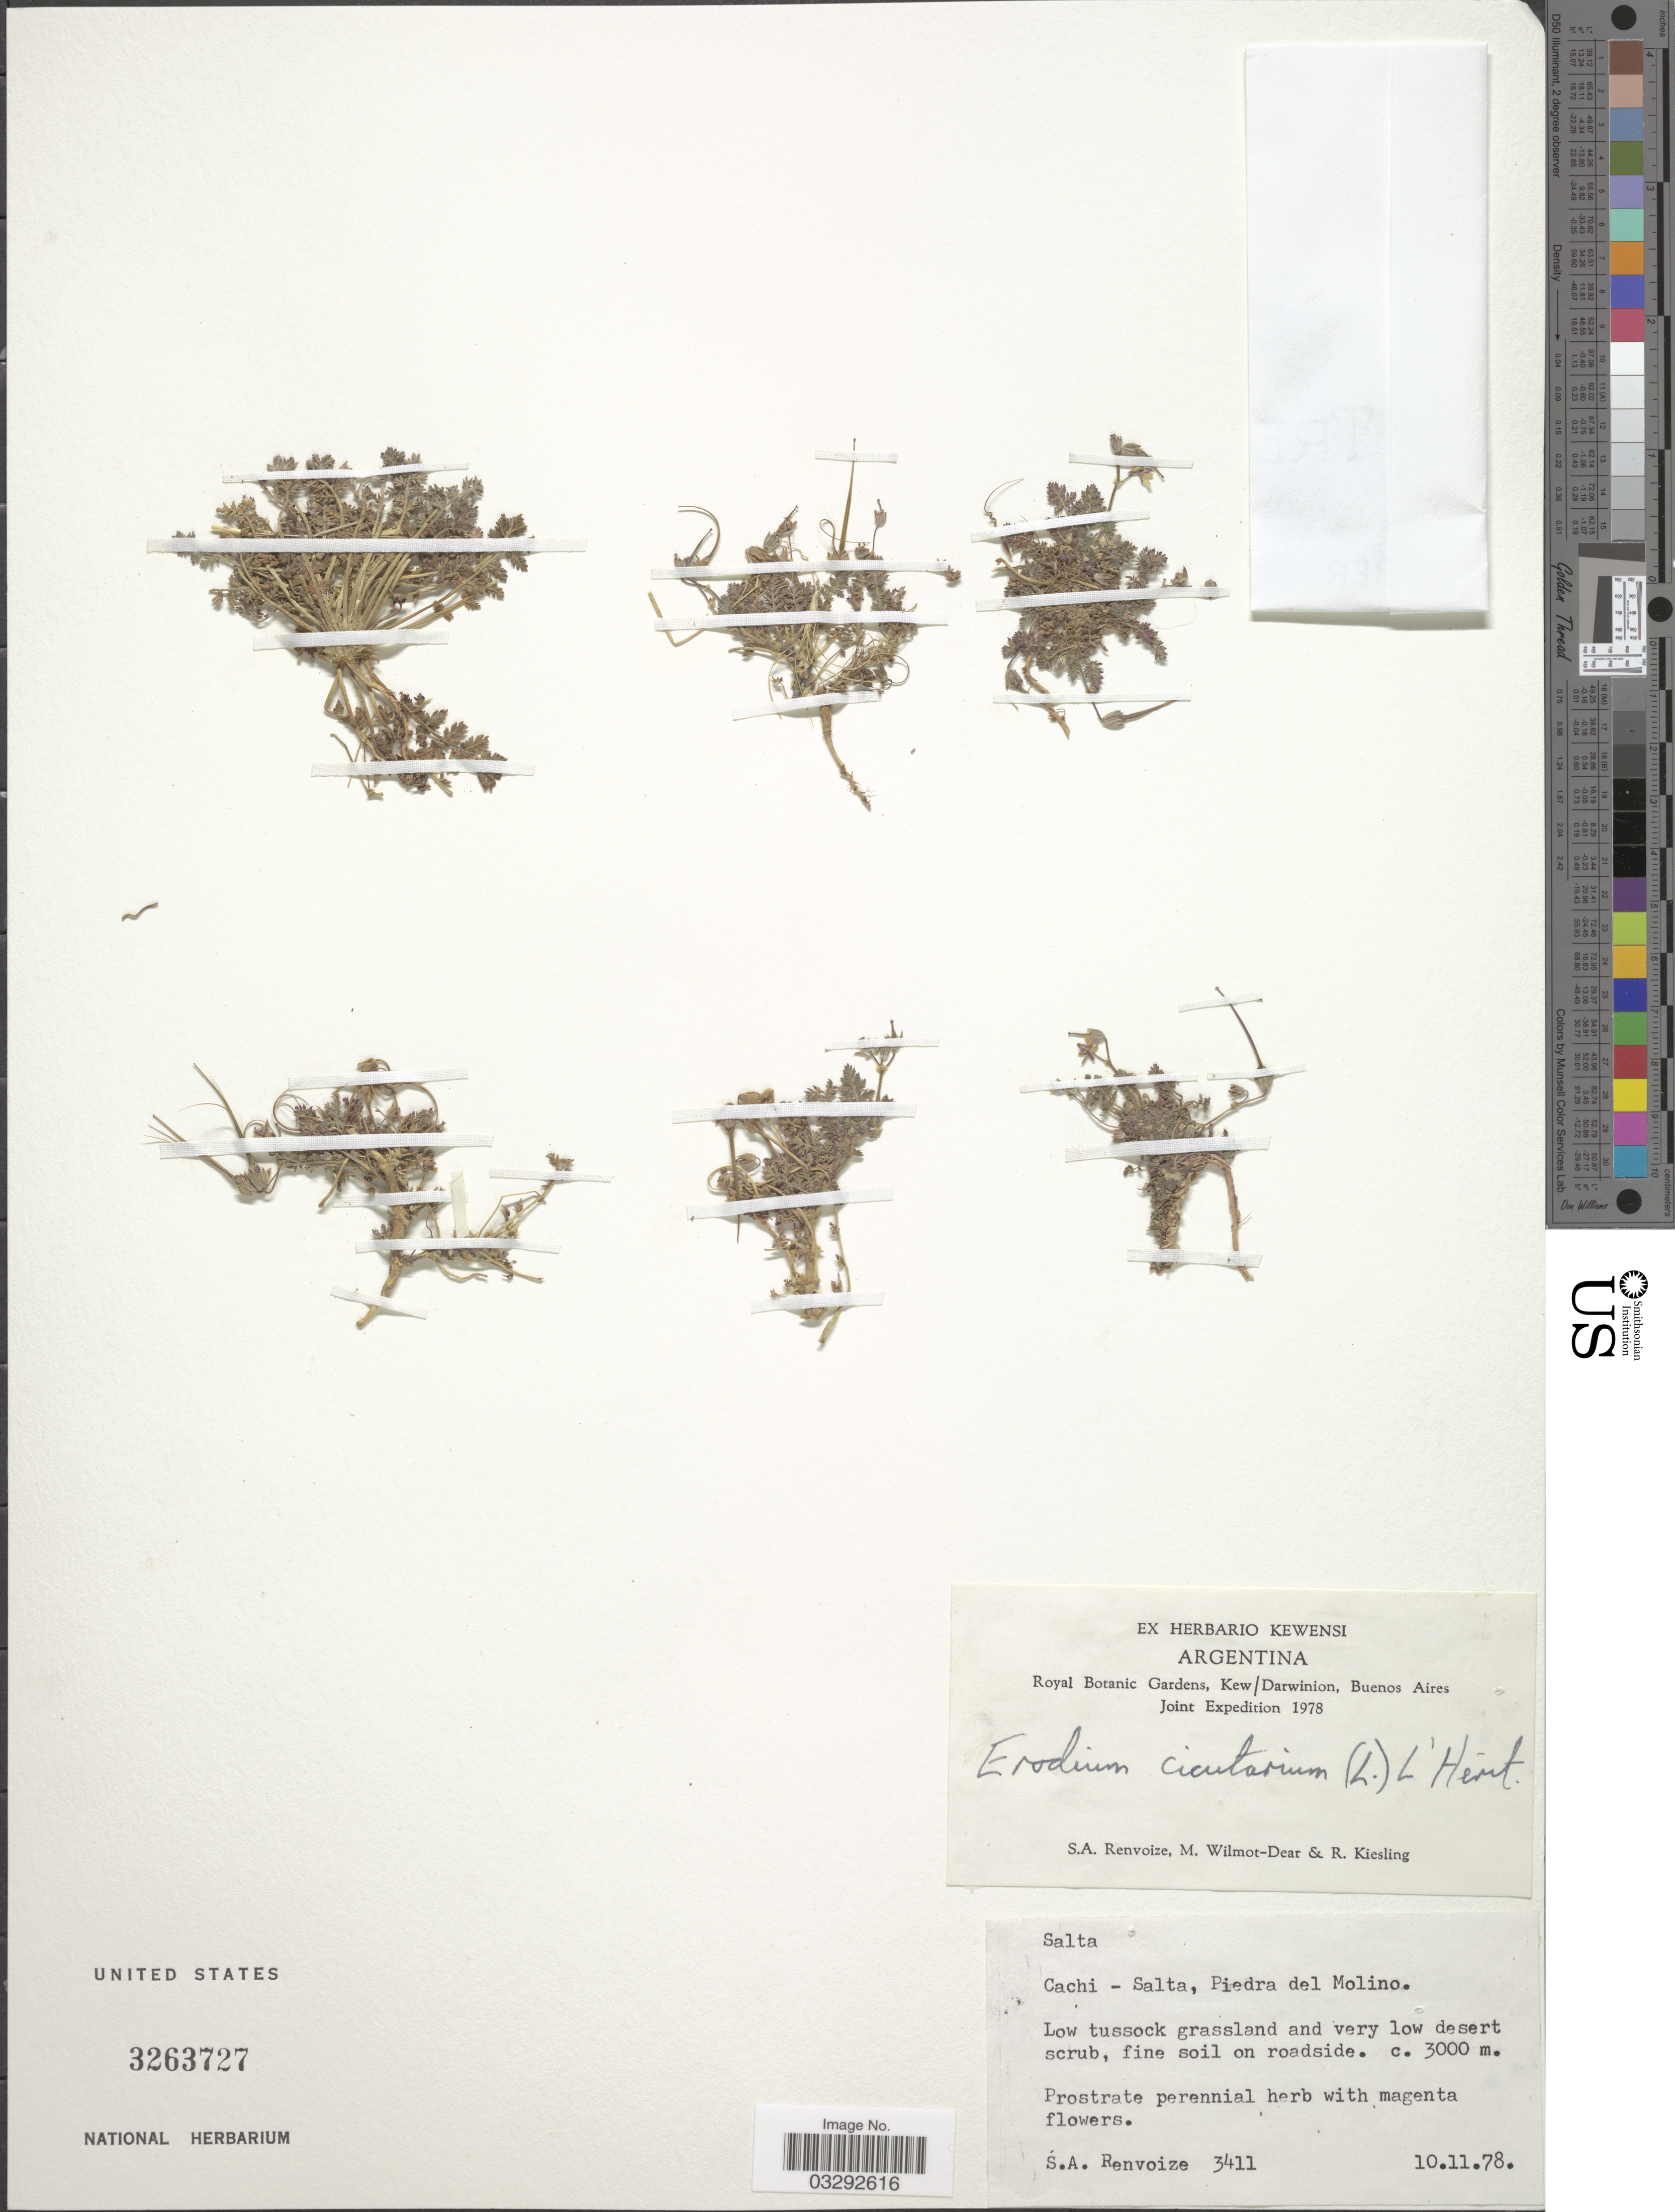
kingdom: Plantae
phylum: Tracheophyta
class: Magnoliopsida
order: Geraniales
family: Geraniaceae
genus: Erodium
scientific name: Erodium cicutarium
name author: (L.) L'Hér.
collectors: S. A. Renvoize, M. Wilmot-Dear & R. Kiesling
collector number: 3411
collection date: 1978-11-10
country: Argentina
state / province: Salta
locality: Cachi - Salta, Piedra del Molino.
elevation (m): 3000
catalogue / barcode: US 3263727